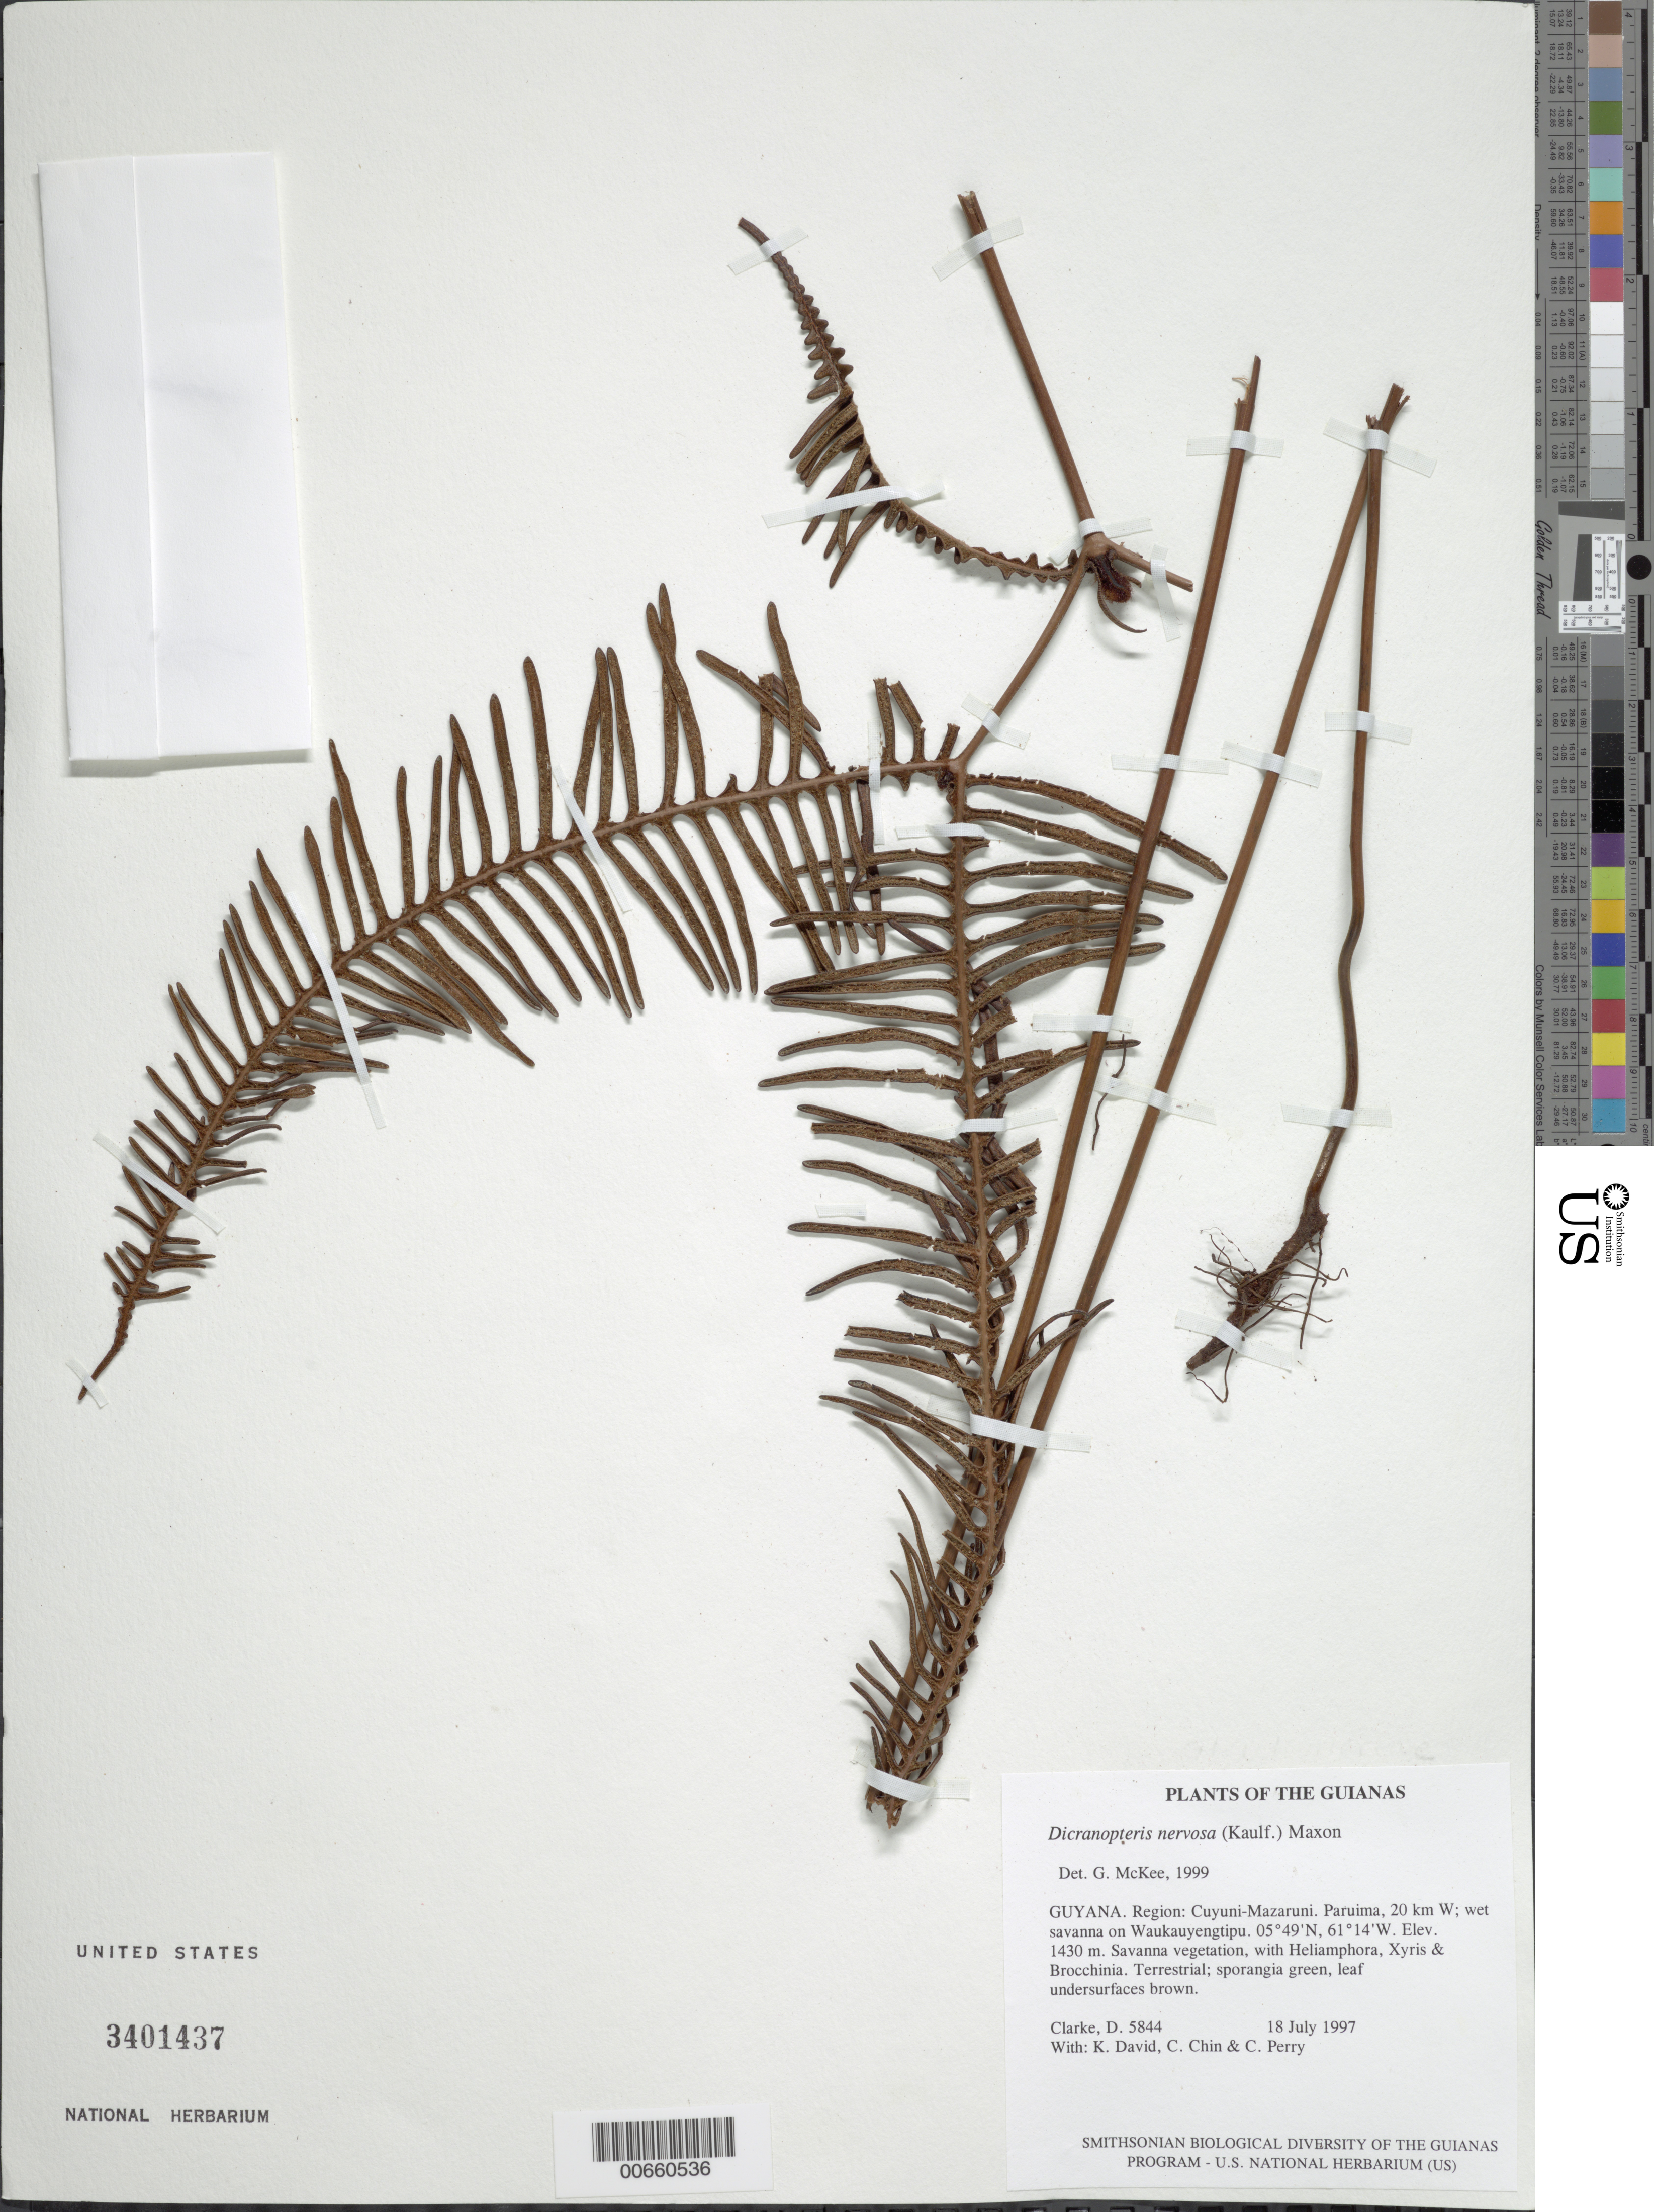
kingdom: Plantae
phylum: Tracheophyta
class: Polypodiopsida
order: Gleicheniales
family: Gleicheniaceae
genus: Dicranopteris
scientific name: Dicranopteris nervosa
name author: (Kaulf.) Maxon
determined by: McKee, G. S., (US), NMNH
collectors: H. D. Clarke, K. David, C. Chin & C. Perry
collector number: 5844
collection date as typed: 18 July 1997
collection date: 1997-07-18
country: Guyana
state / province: Cuyuni-Mazaruni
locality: Paruima, 20 km W; wet savanna on Waukauyengtipu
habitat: Savanna vegetation, with Heliamphora, Xyris & Brocchinia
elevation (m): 1430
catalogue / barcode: US 3401437